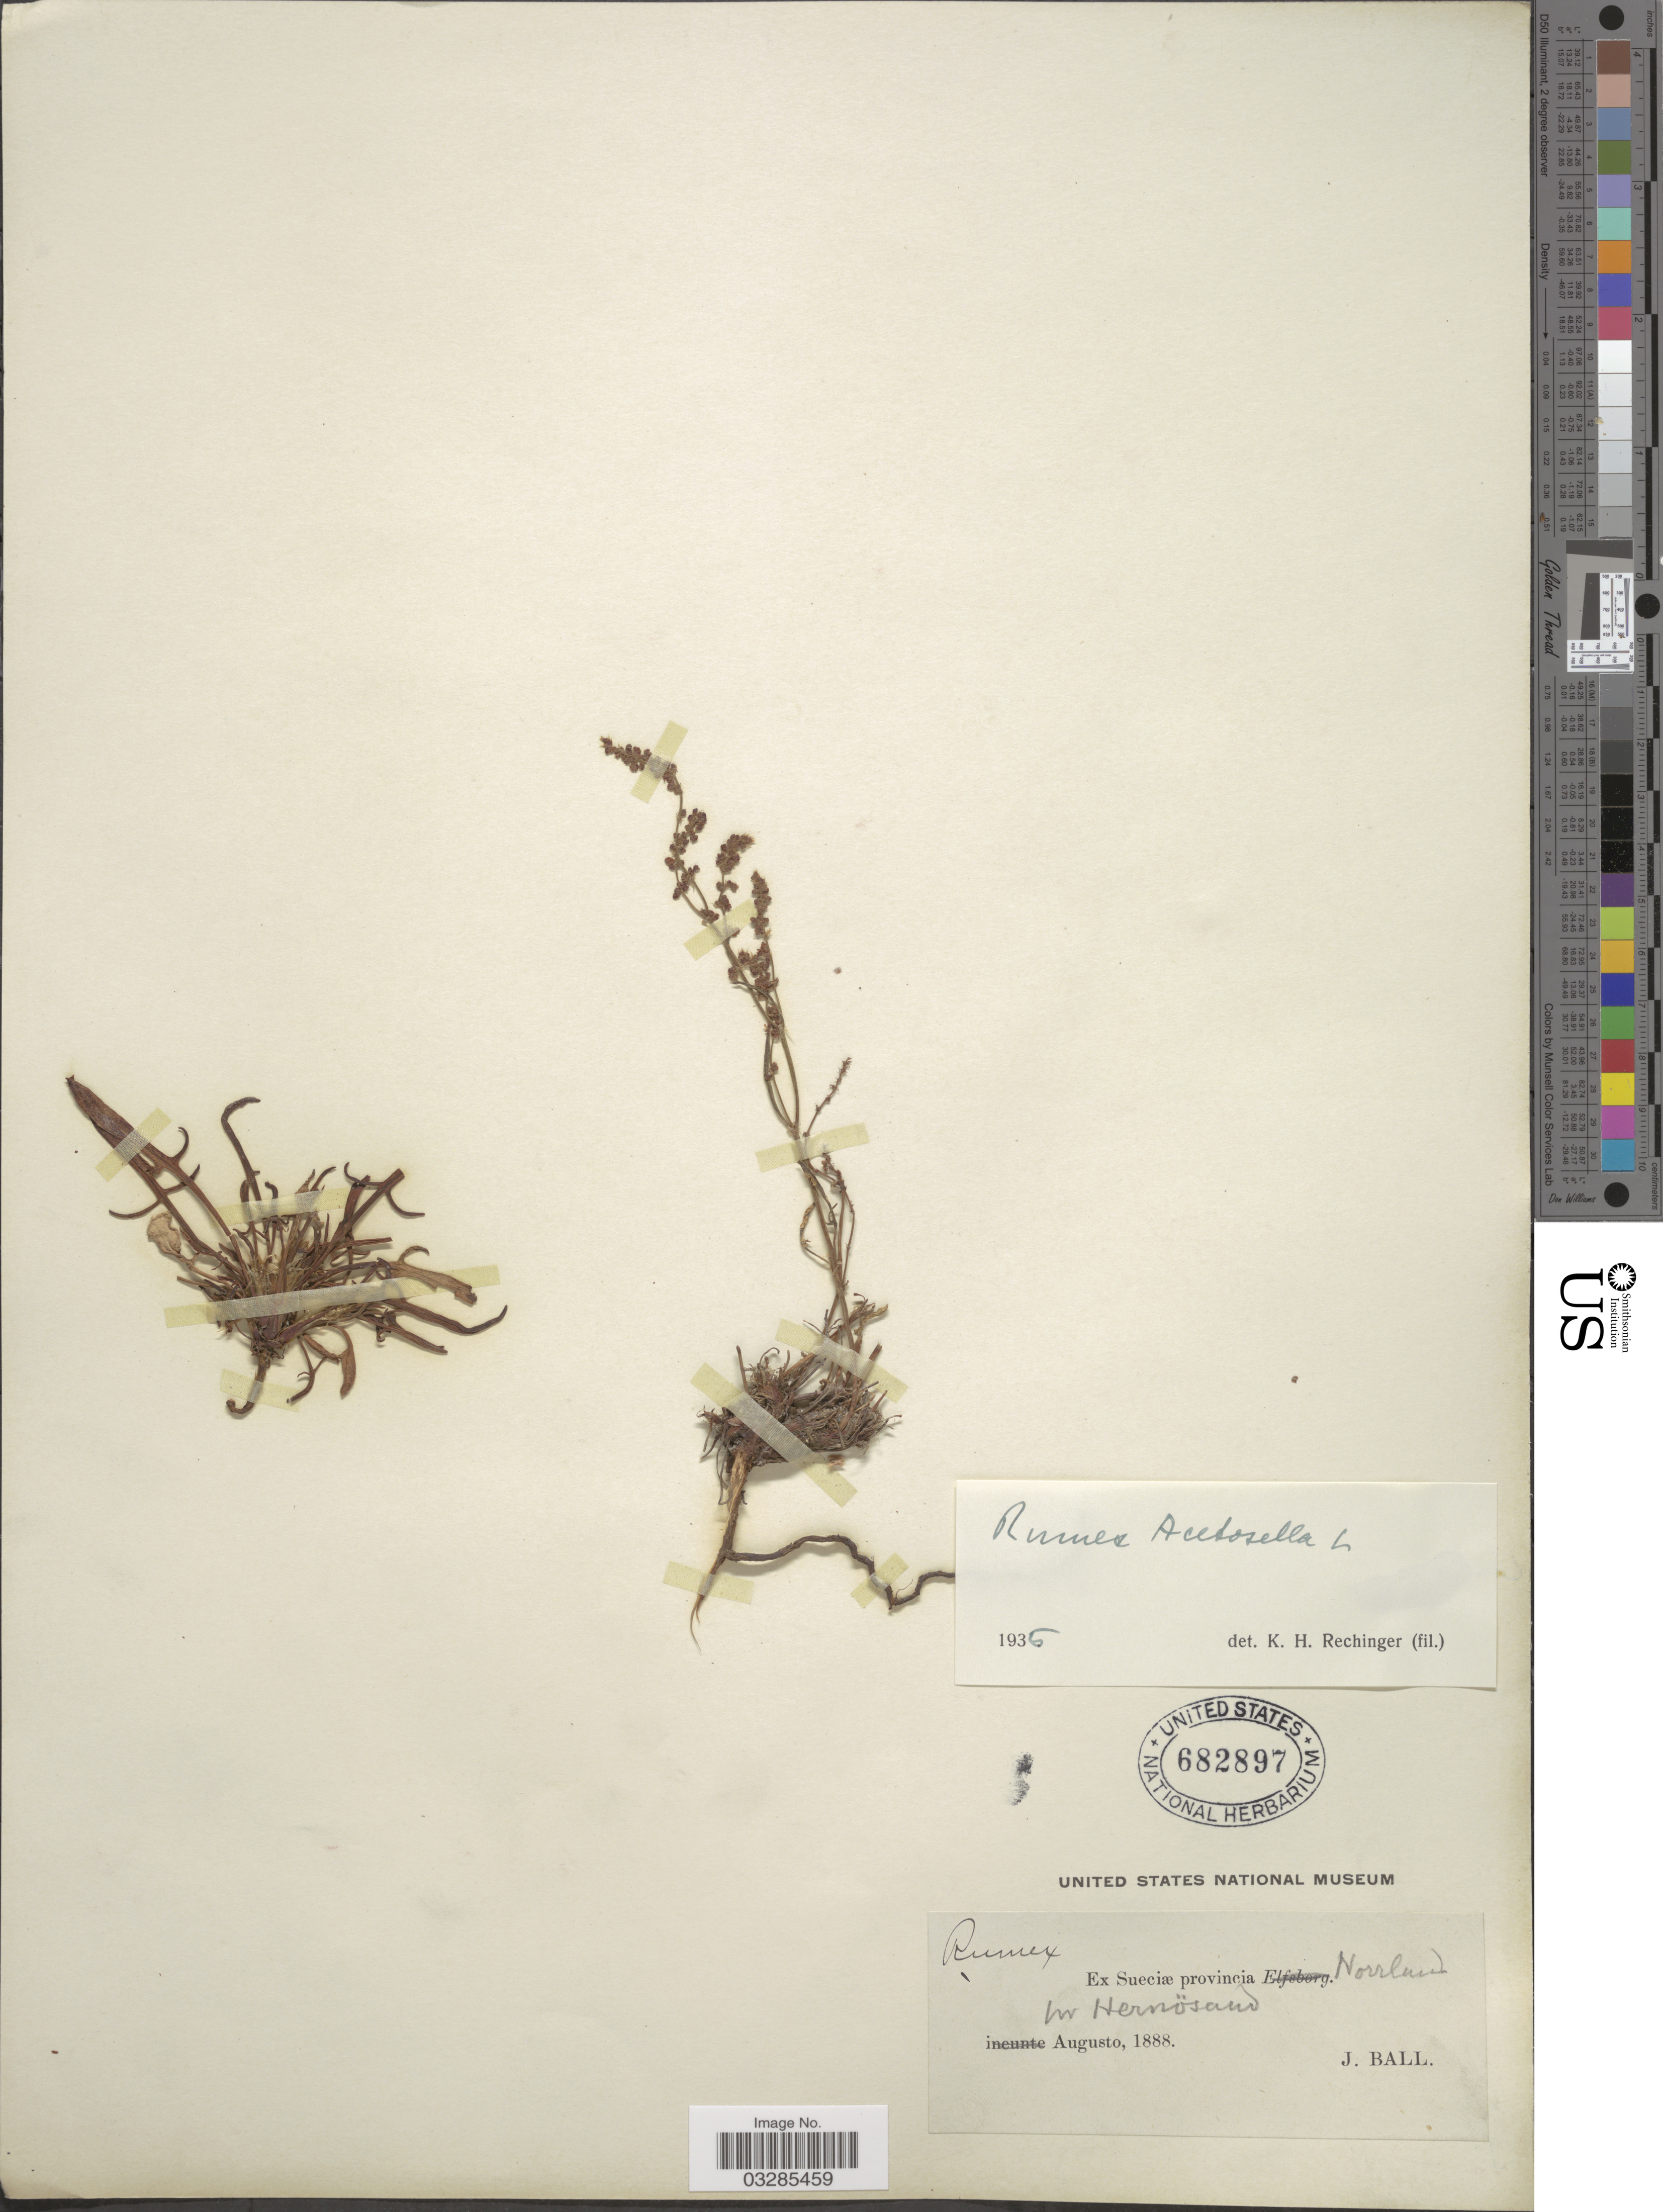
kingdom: Plantae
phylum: Tracheophyta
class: Magnoliopsida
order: Caryophyllales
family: Polygonaceae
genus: Rumex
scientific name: Rumex acetosella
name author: L.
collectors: J. Ball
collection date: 1888-08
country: Sweden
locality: Sueciæ provincia Norrland in Hernösand.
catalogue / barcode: US 682897